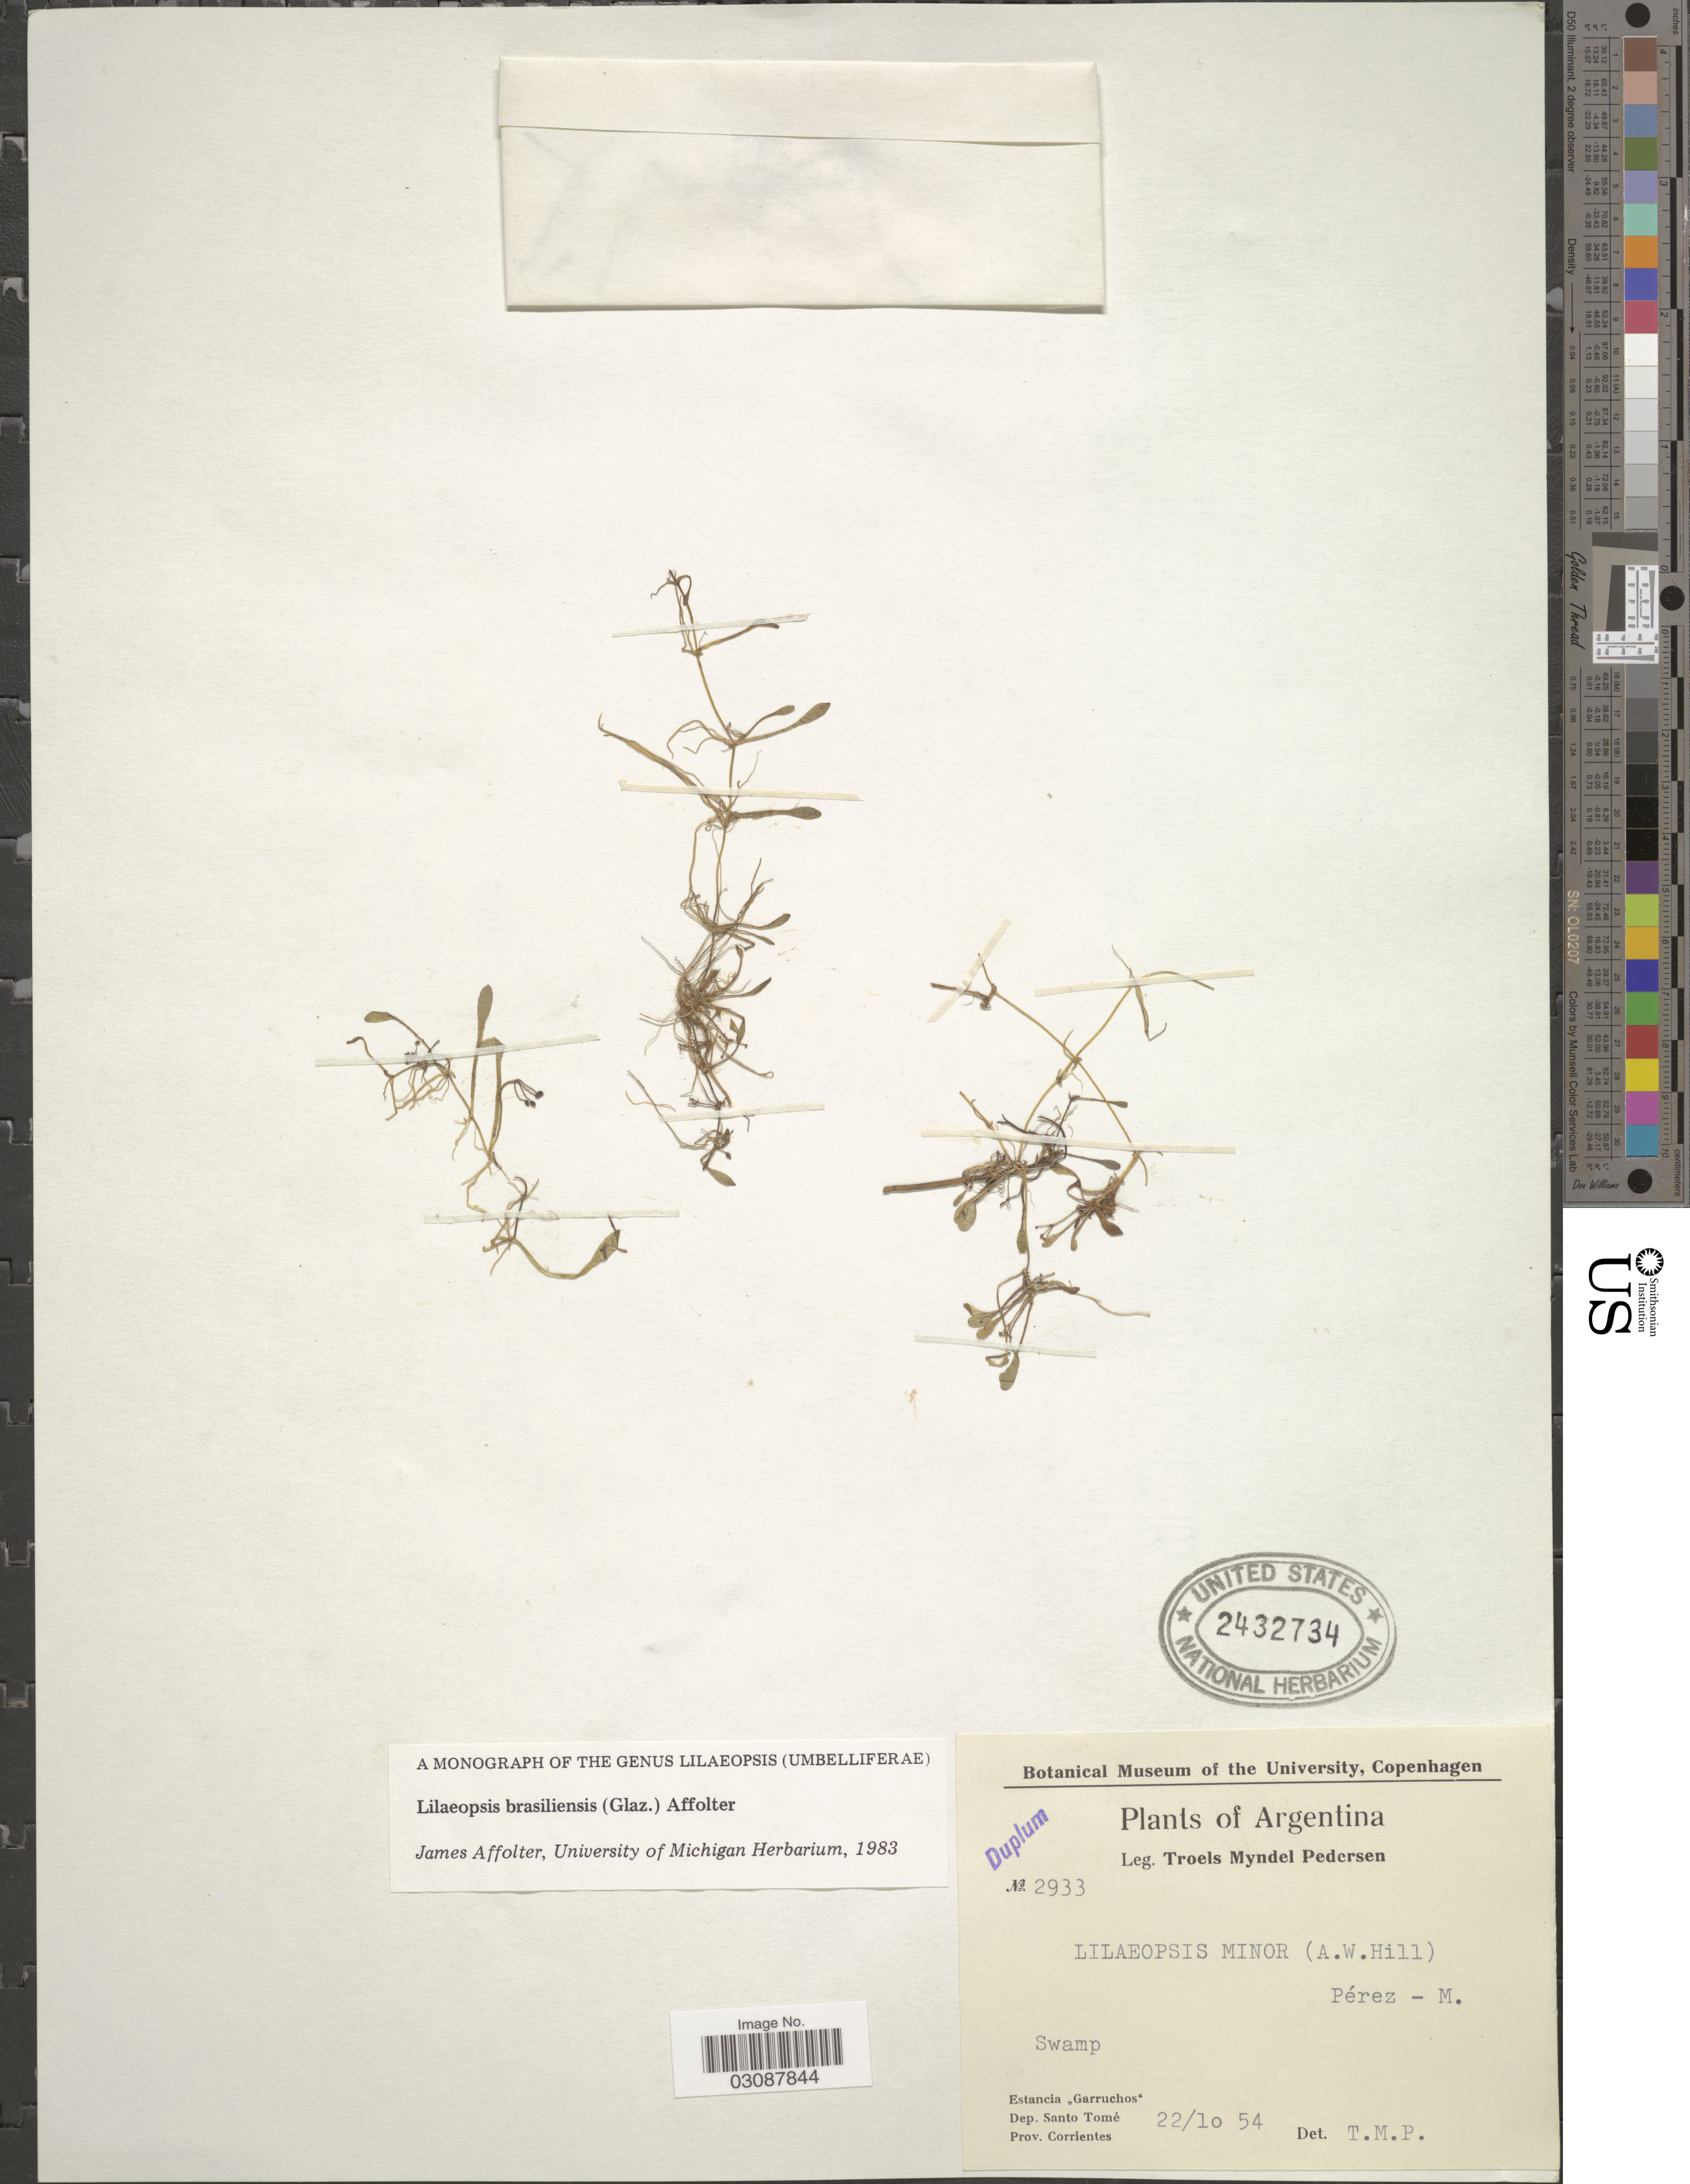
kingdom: Plantae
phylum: Tracheophyta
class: Magnoliopsida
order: Apiales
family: Apiaceae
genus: Lilaeopsis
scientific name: Lilaeopsis brasiliensis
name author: (Glaz.) Affolter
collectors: T. Pederson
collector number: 2933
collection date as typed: Transcribed d/m/y: 22/10/54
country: Argentina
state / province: Corrientes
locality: Estancia "Garruchos", Dep. Santo Tomé, Prov. Corrientes.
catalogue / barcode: US 2432734